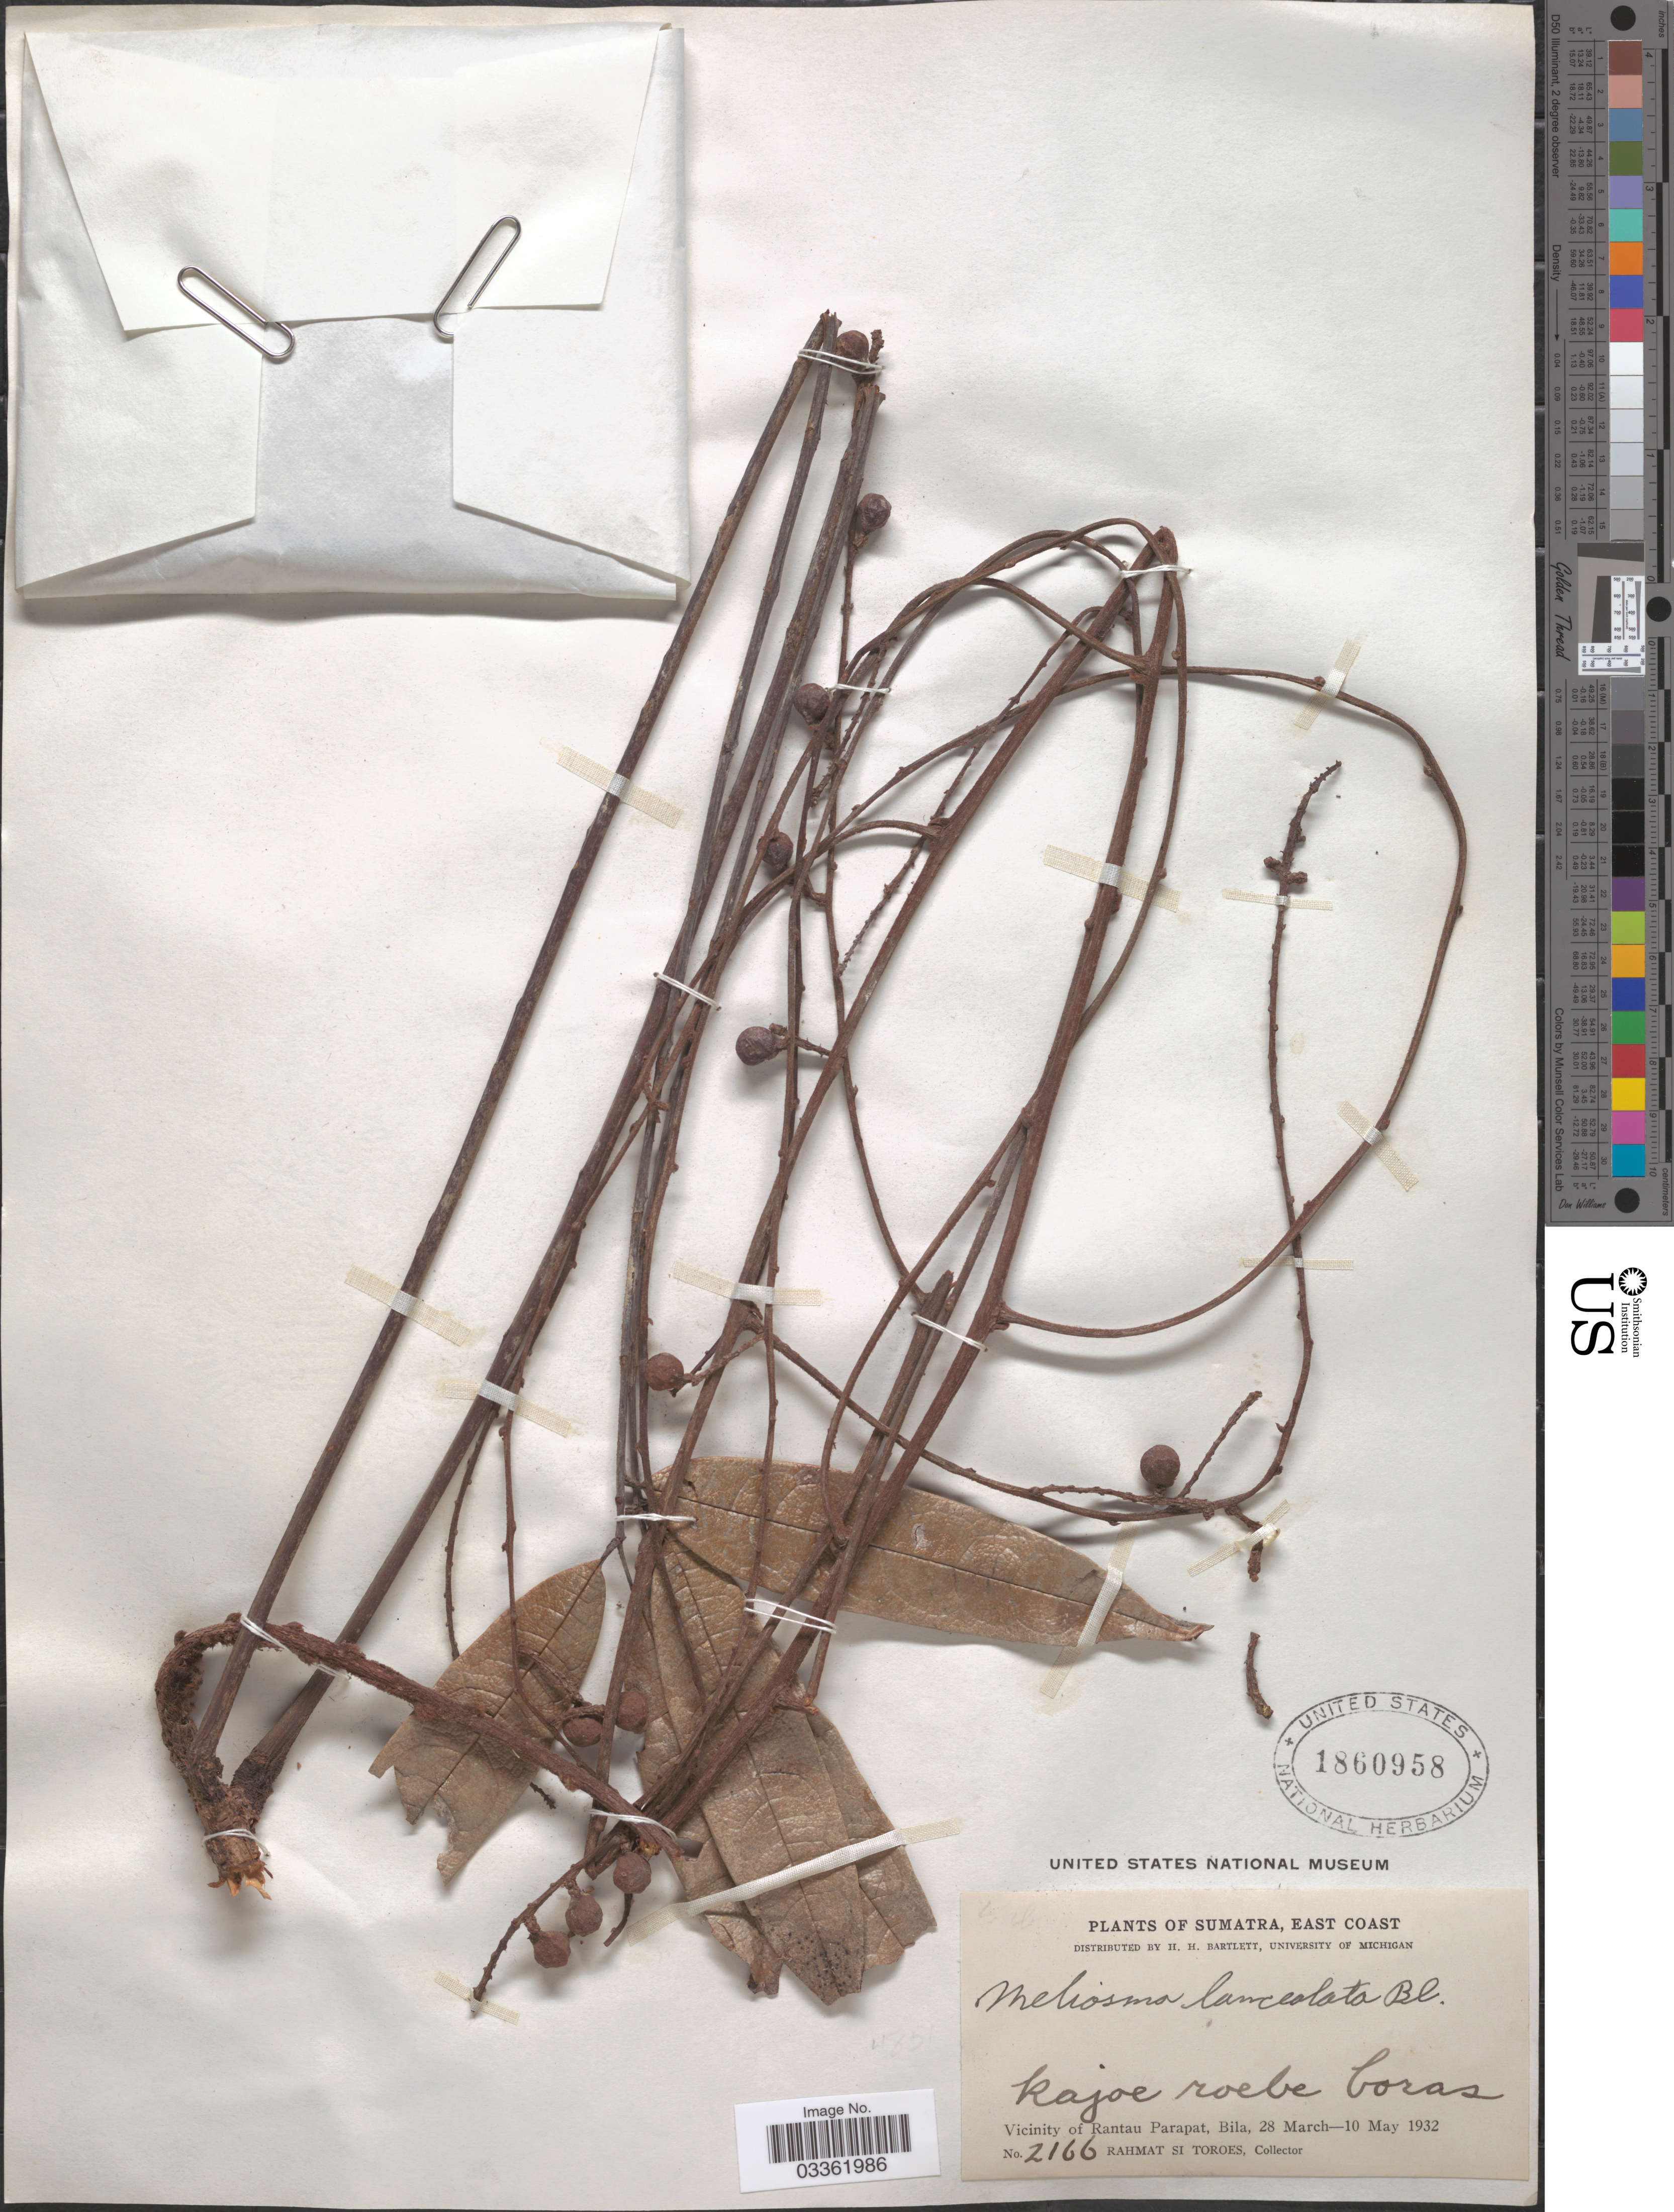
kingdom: Plantae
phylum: Tracheophyta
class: Magnoliopsida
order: Proteales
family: Sabiaceae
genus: Meliosma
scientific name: Meliosma lanceolata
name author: Blume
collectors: Rahmat Si Boeea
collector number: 2166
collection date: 1932-03-28/1932-05-10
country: Indonesia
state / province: Sumatra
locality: East Coast. Vicinity of Rantau Parapat, Bila.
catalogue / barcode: US 1860958